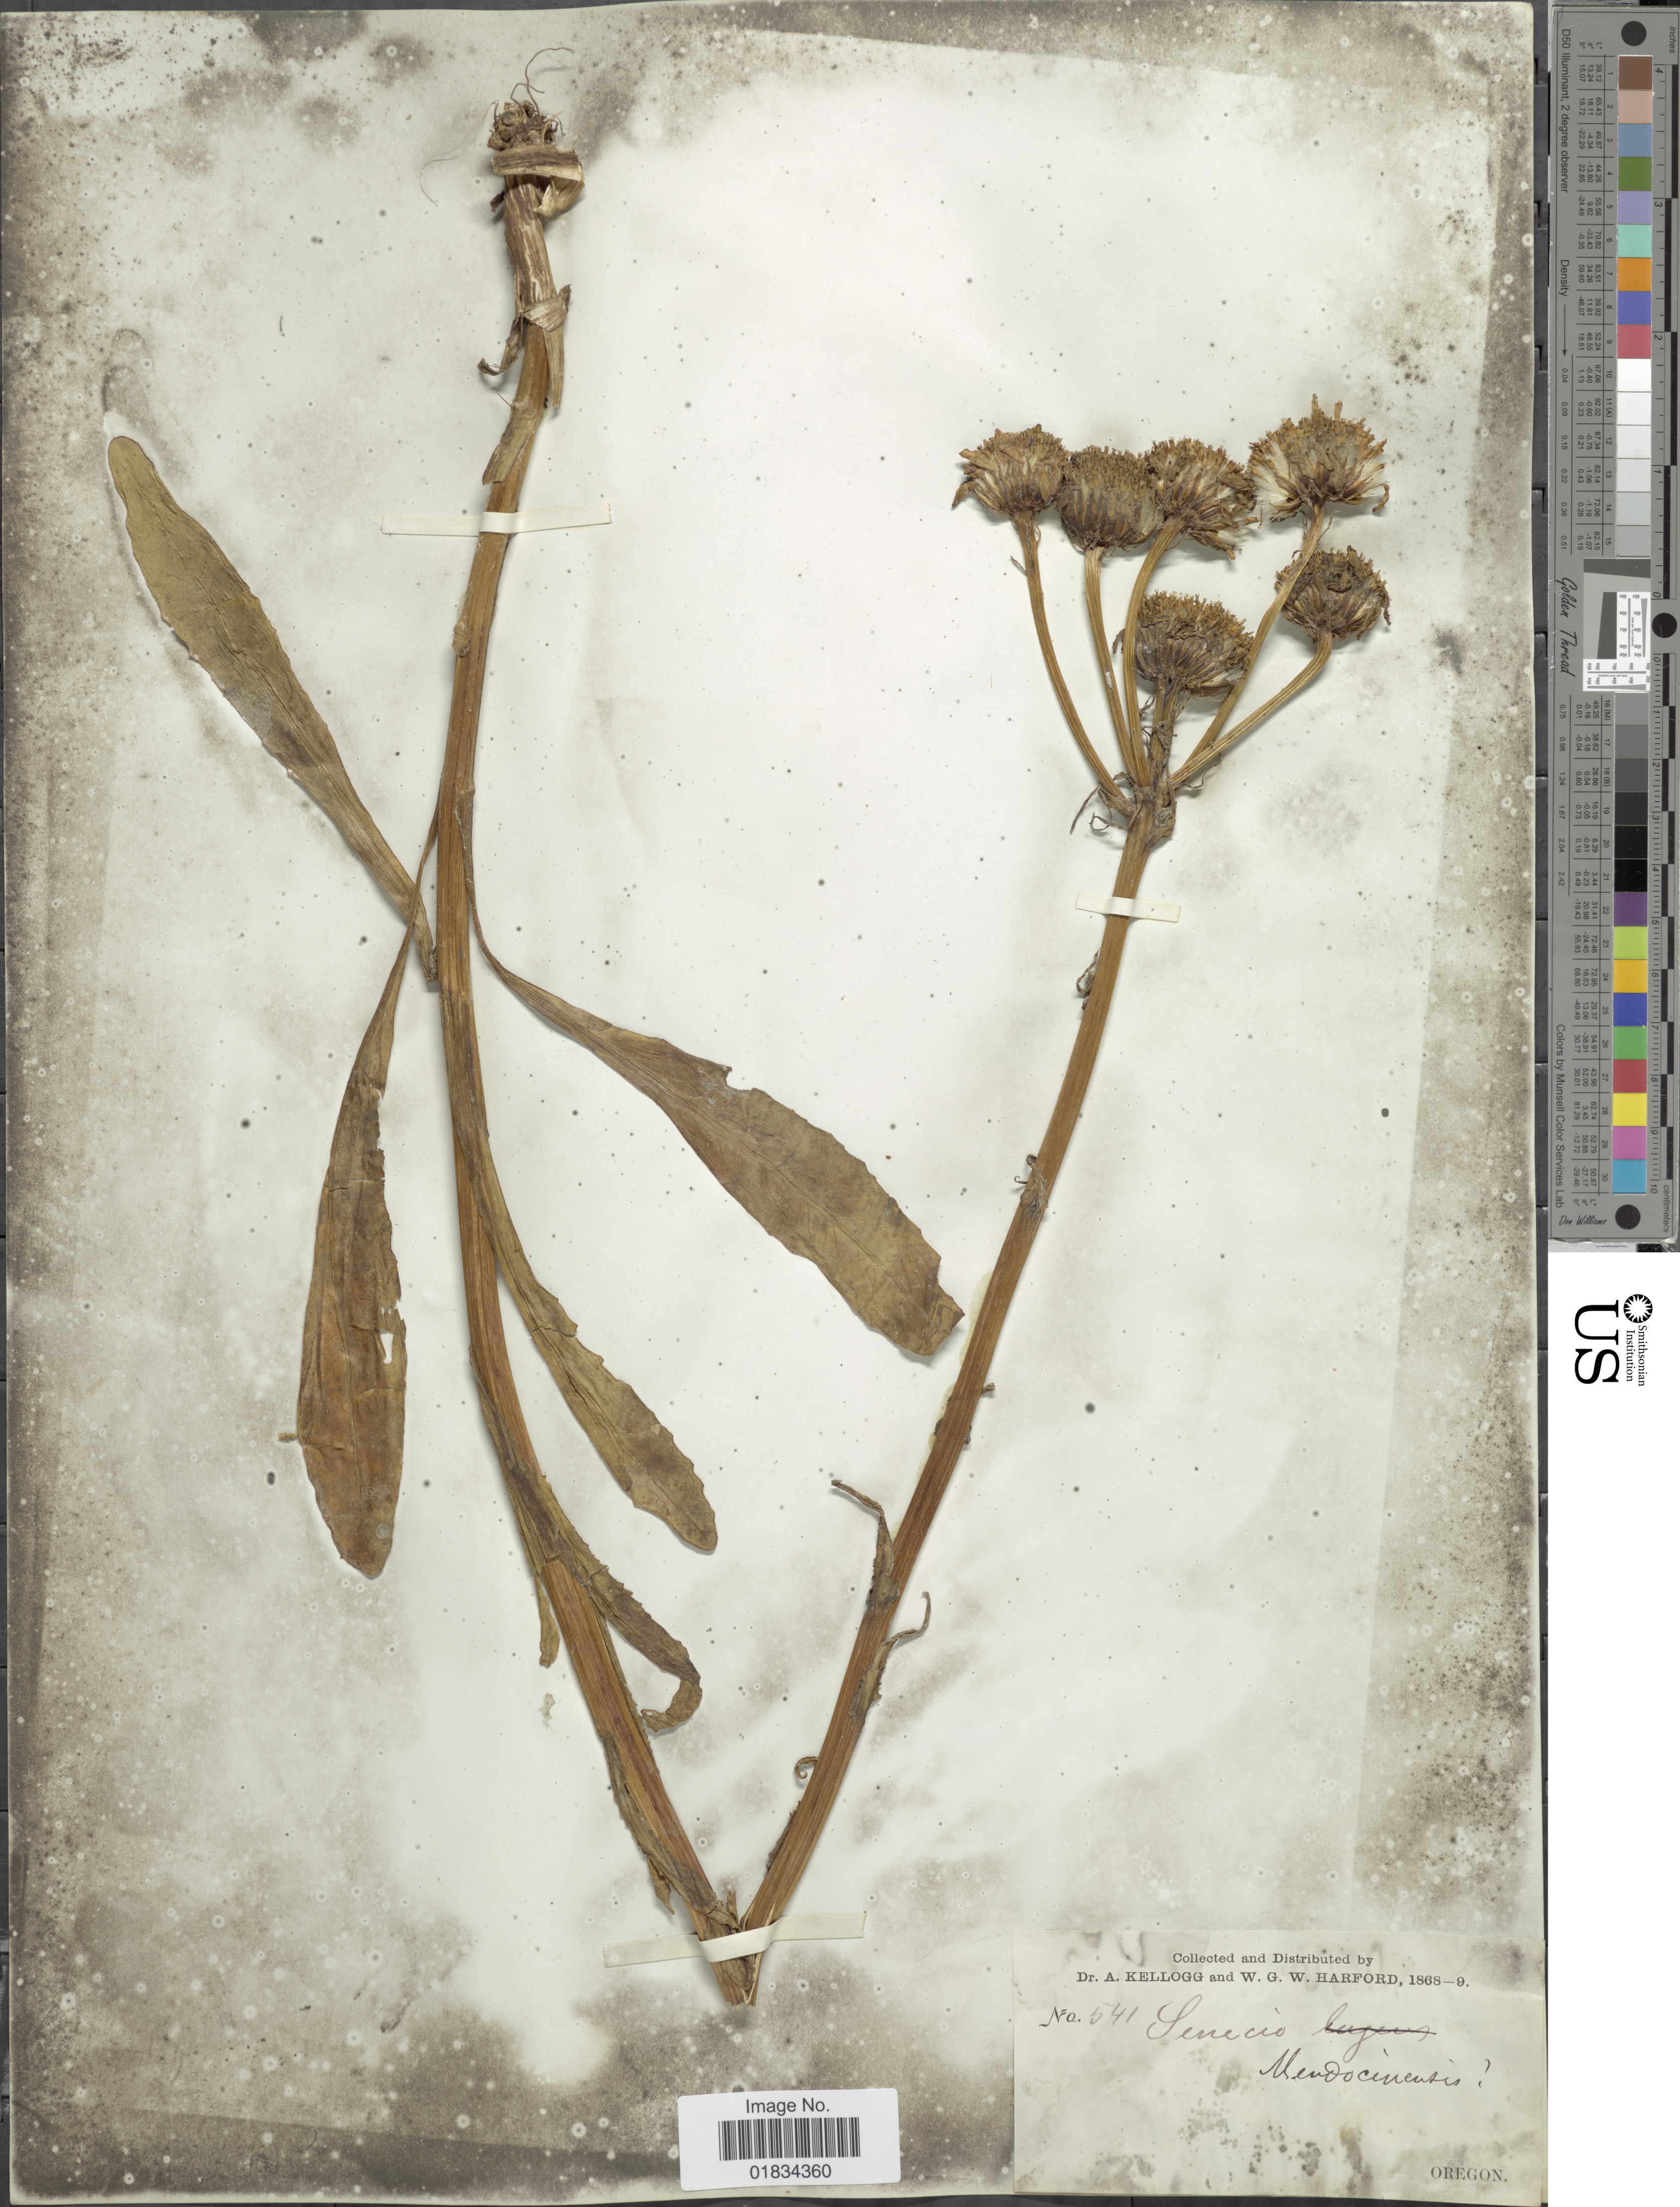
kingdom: Plantae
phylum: Tracheophyta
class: Magnoliopsida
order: Asterales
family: Asteraceae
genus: Senecio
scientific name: Senecio integerrimus var. major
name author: (A. Gray) Cronq.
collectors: A. Kellogg & W. G. W. Harford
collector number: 541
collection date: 1868/1869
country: United States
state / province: Oregon